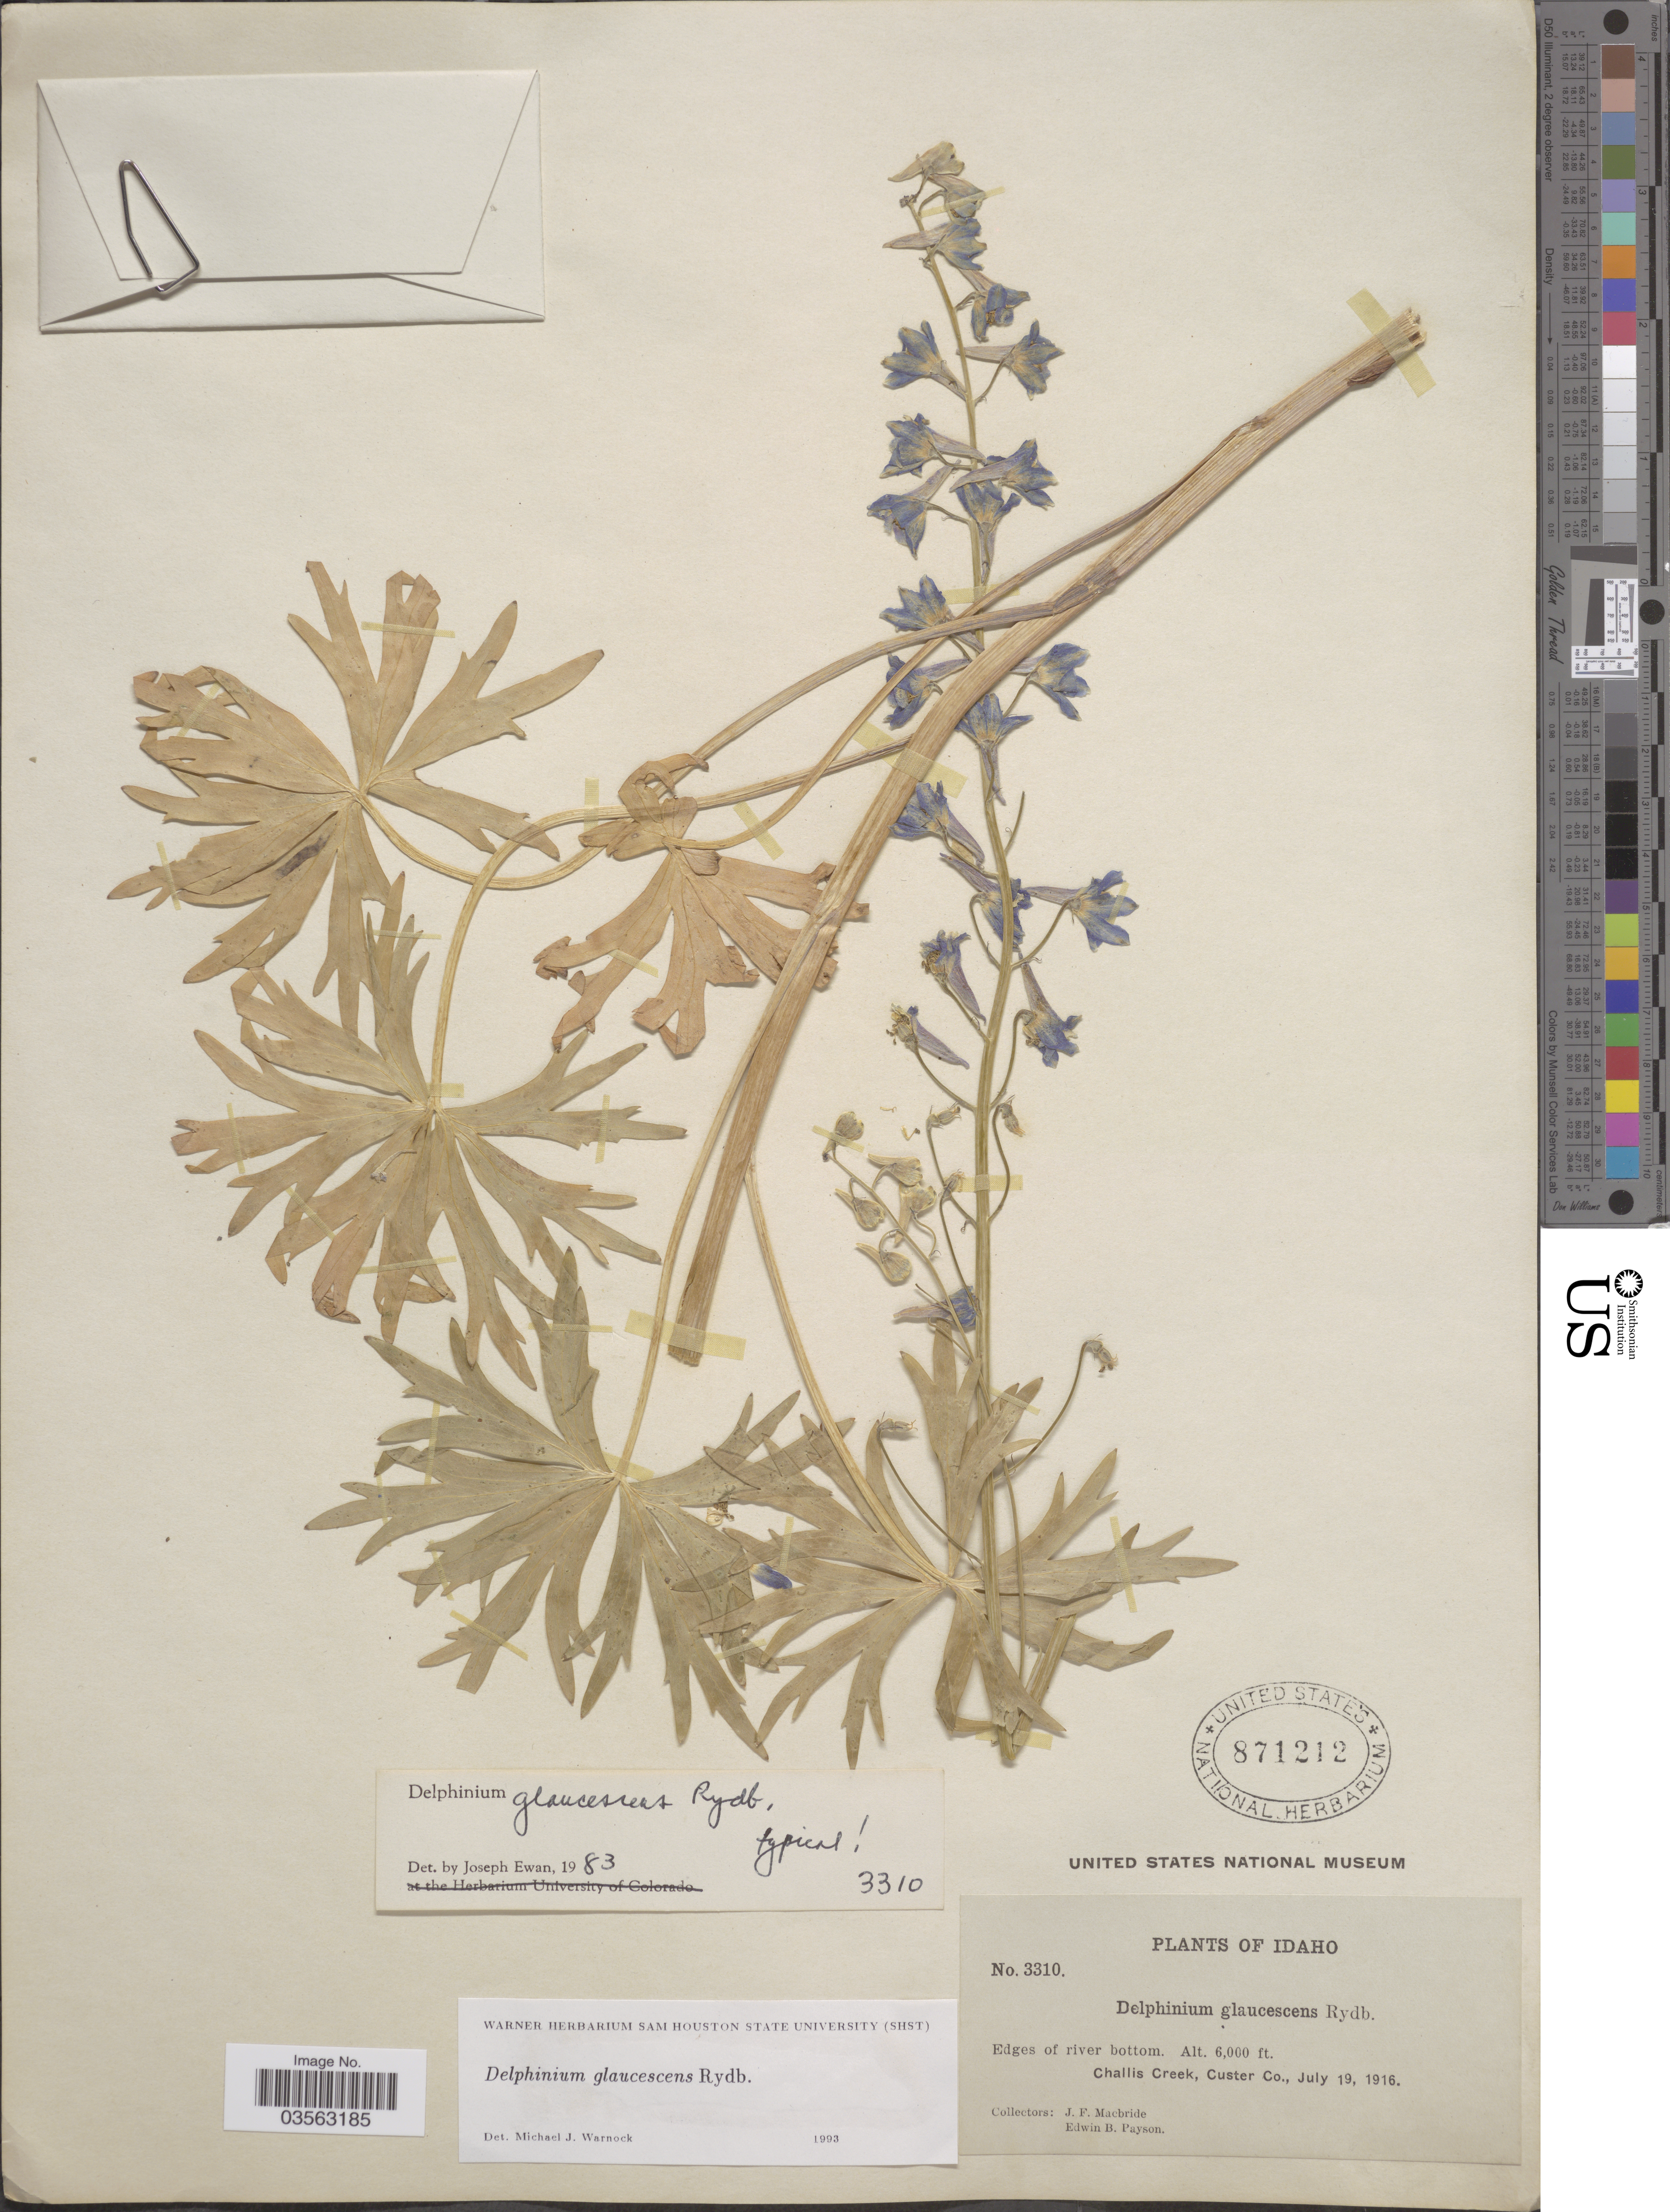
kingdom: Plantae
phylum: Tracheophyta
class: Magnoliopsida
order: Ranunculales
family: Ranunculaceae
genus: Delphinium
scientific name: Delphinium glaucescens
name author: Rydb.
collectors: J. F. Macbride & E. B. Payson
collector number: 3310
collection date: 1916-07-19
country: United States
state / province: Idaho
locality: Edges of river bottom. Challis Creek, Custer Co.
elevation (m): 1829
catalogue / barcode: US 871212